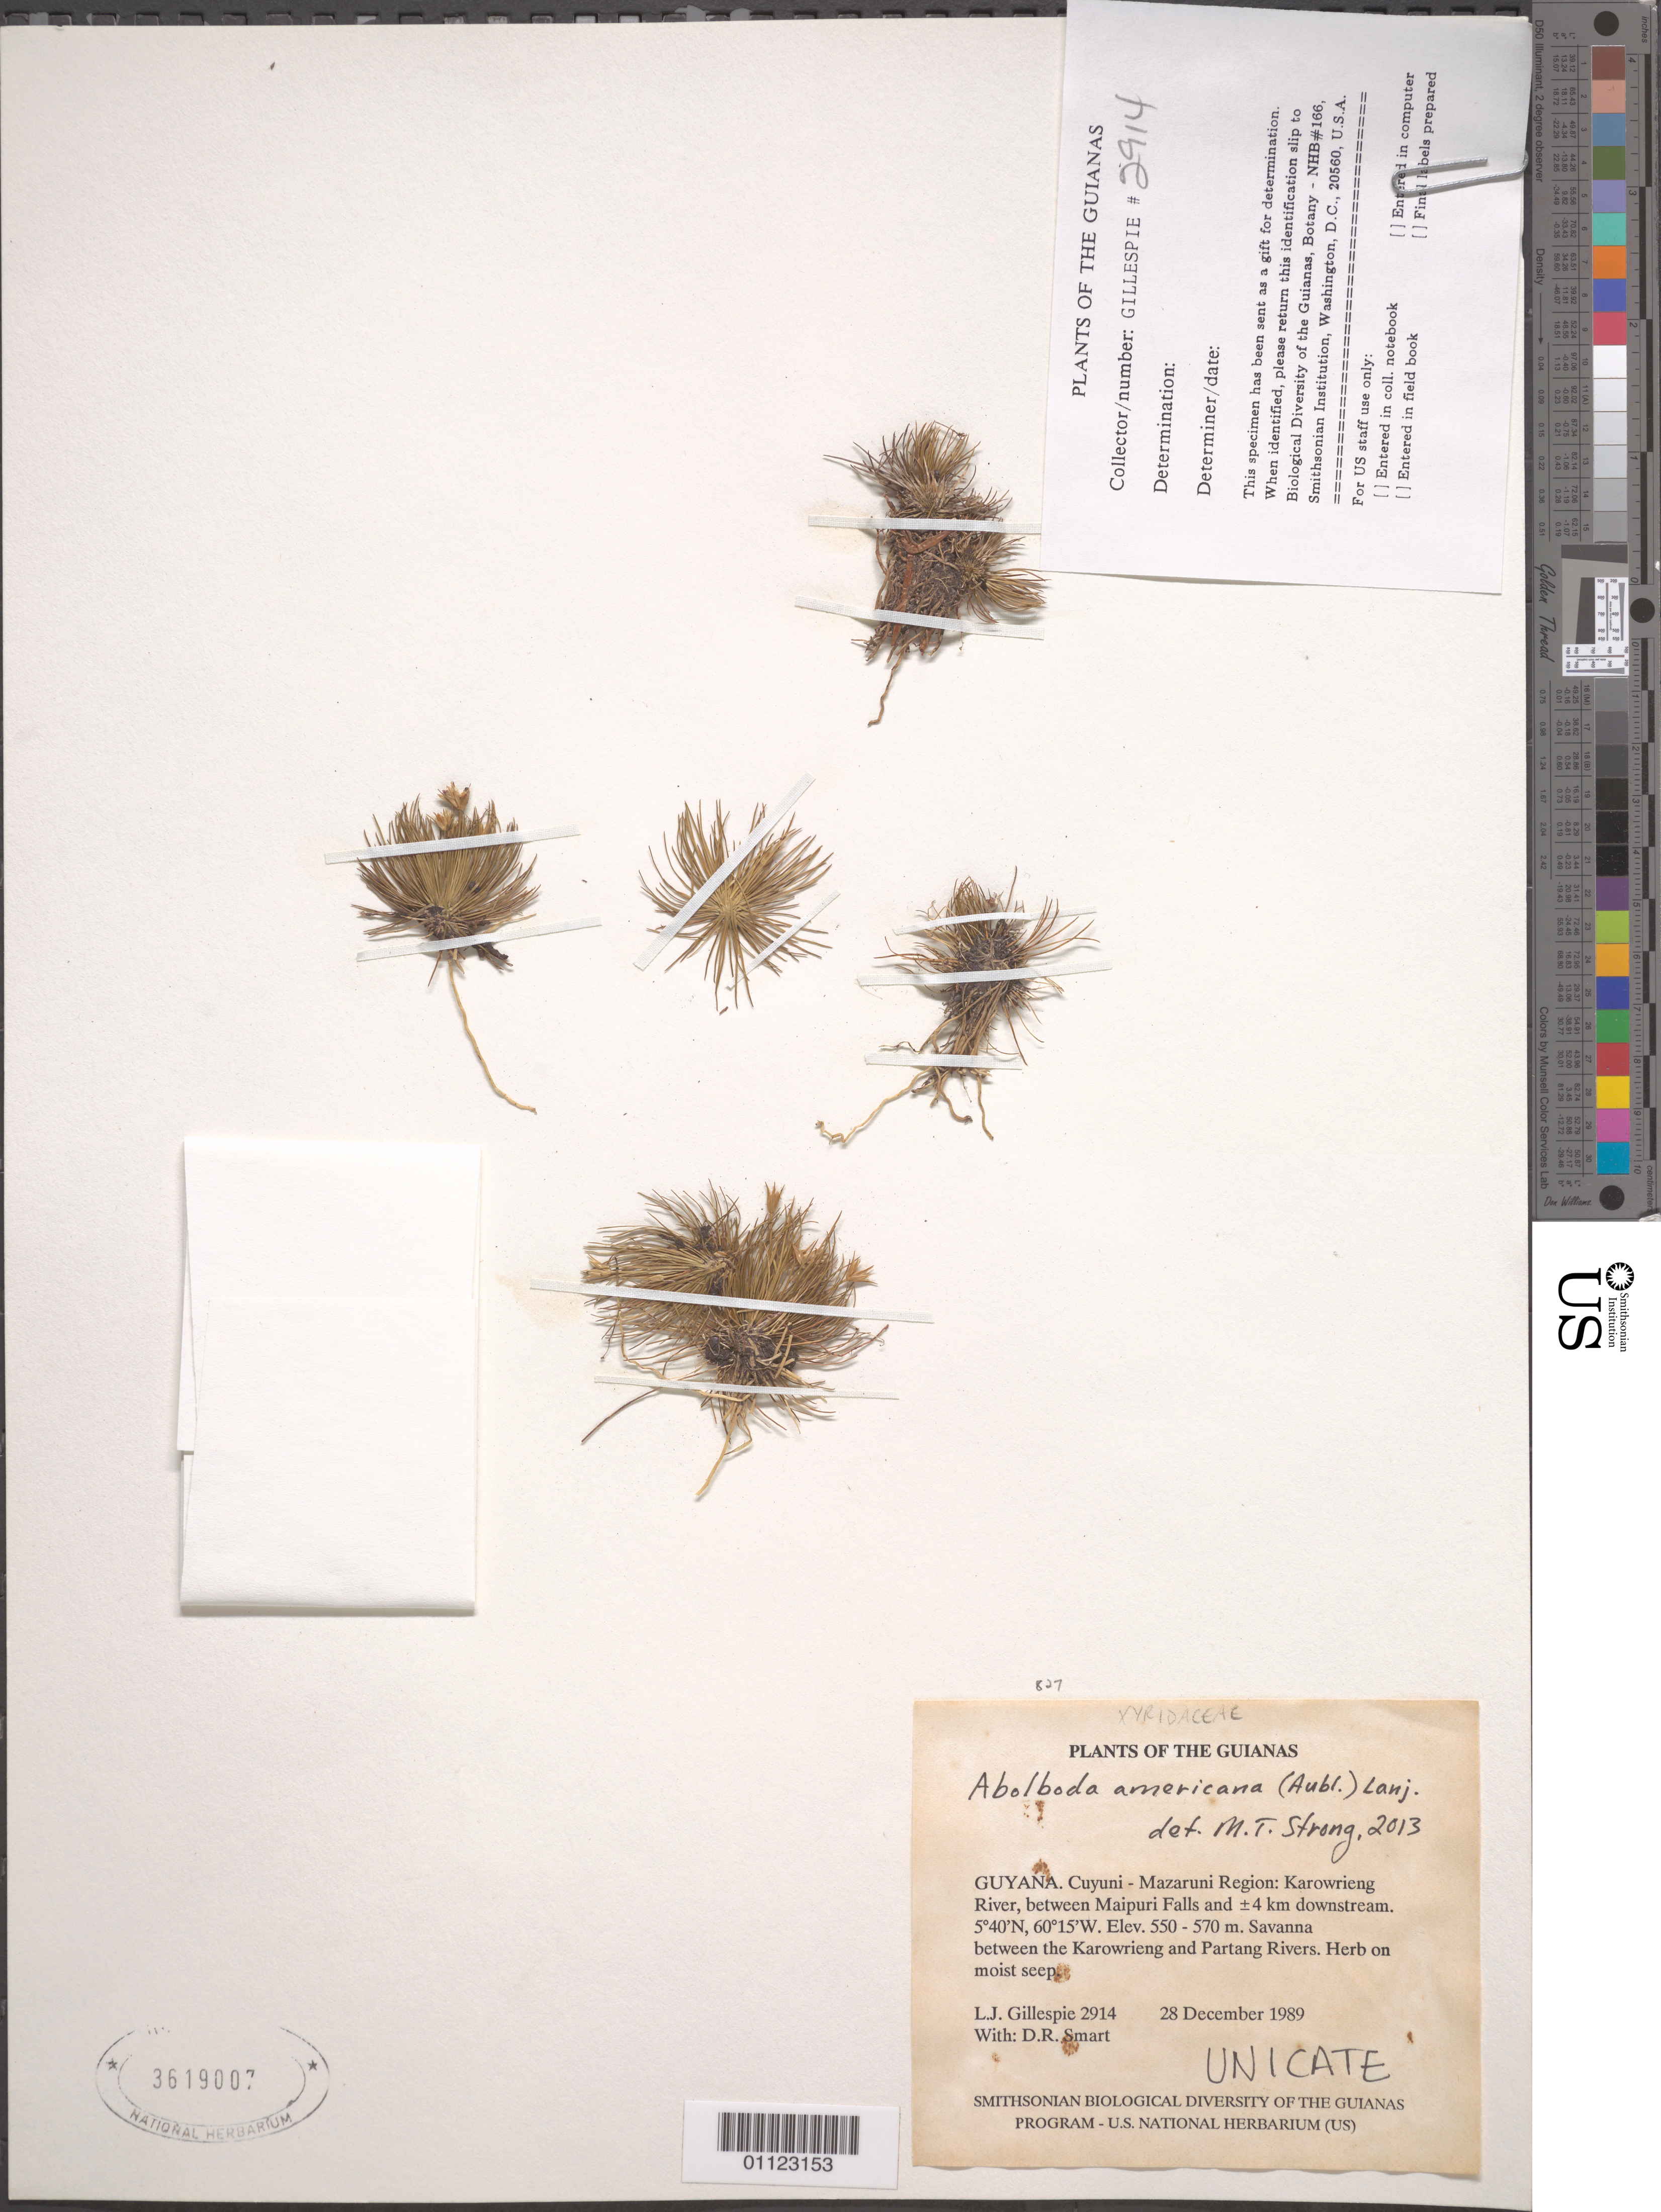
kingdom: Plantae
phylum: Tracheophyta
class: Liliopsida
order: Poales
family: Xyridaceae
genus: Abolboda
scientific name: Abolboda americana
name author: (Aubl.) Lanj.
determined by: Strong, M. T., (US), Smithsonian Institution - National Museum of Natural History (UNITED STATES)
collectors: L. J. Gillespie & D. R. Smart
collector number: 2914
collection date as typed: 28 December 1989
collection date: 1989-12-28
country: Guyana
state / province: Cuyuni-Mazaruni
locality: Between Karowrieng and Partang Rivers, between Maipuri Falls and ±4 km downstream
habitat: Savanna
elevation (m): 550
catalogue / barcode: US 3619007